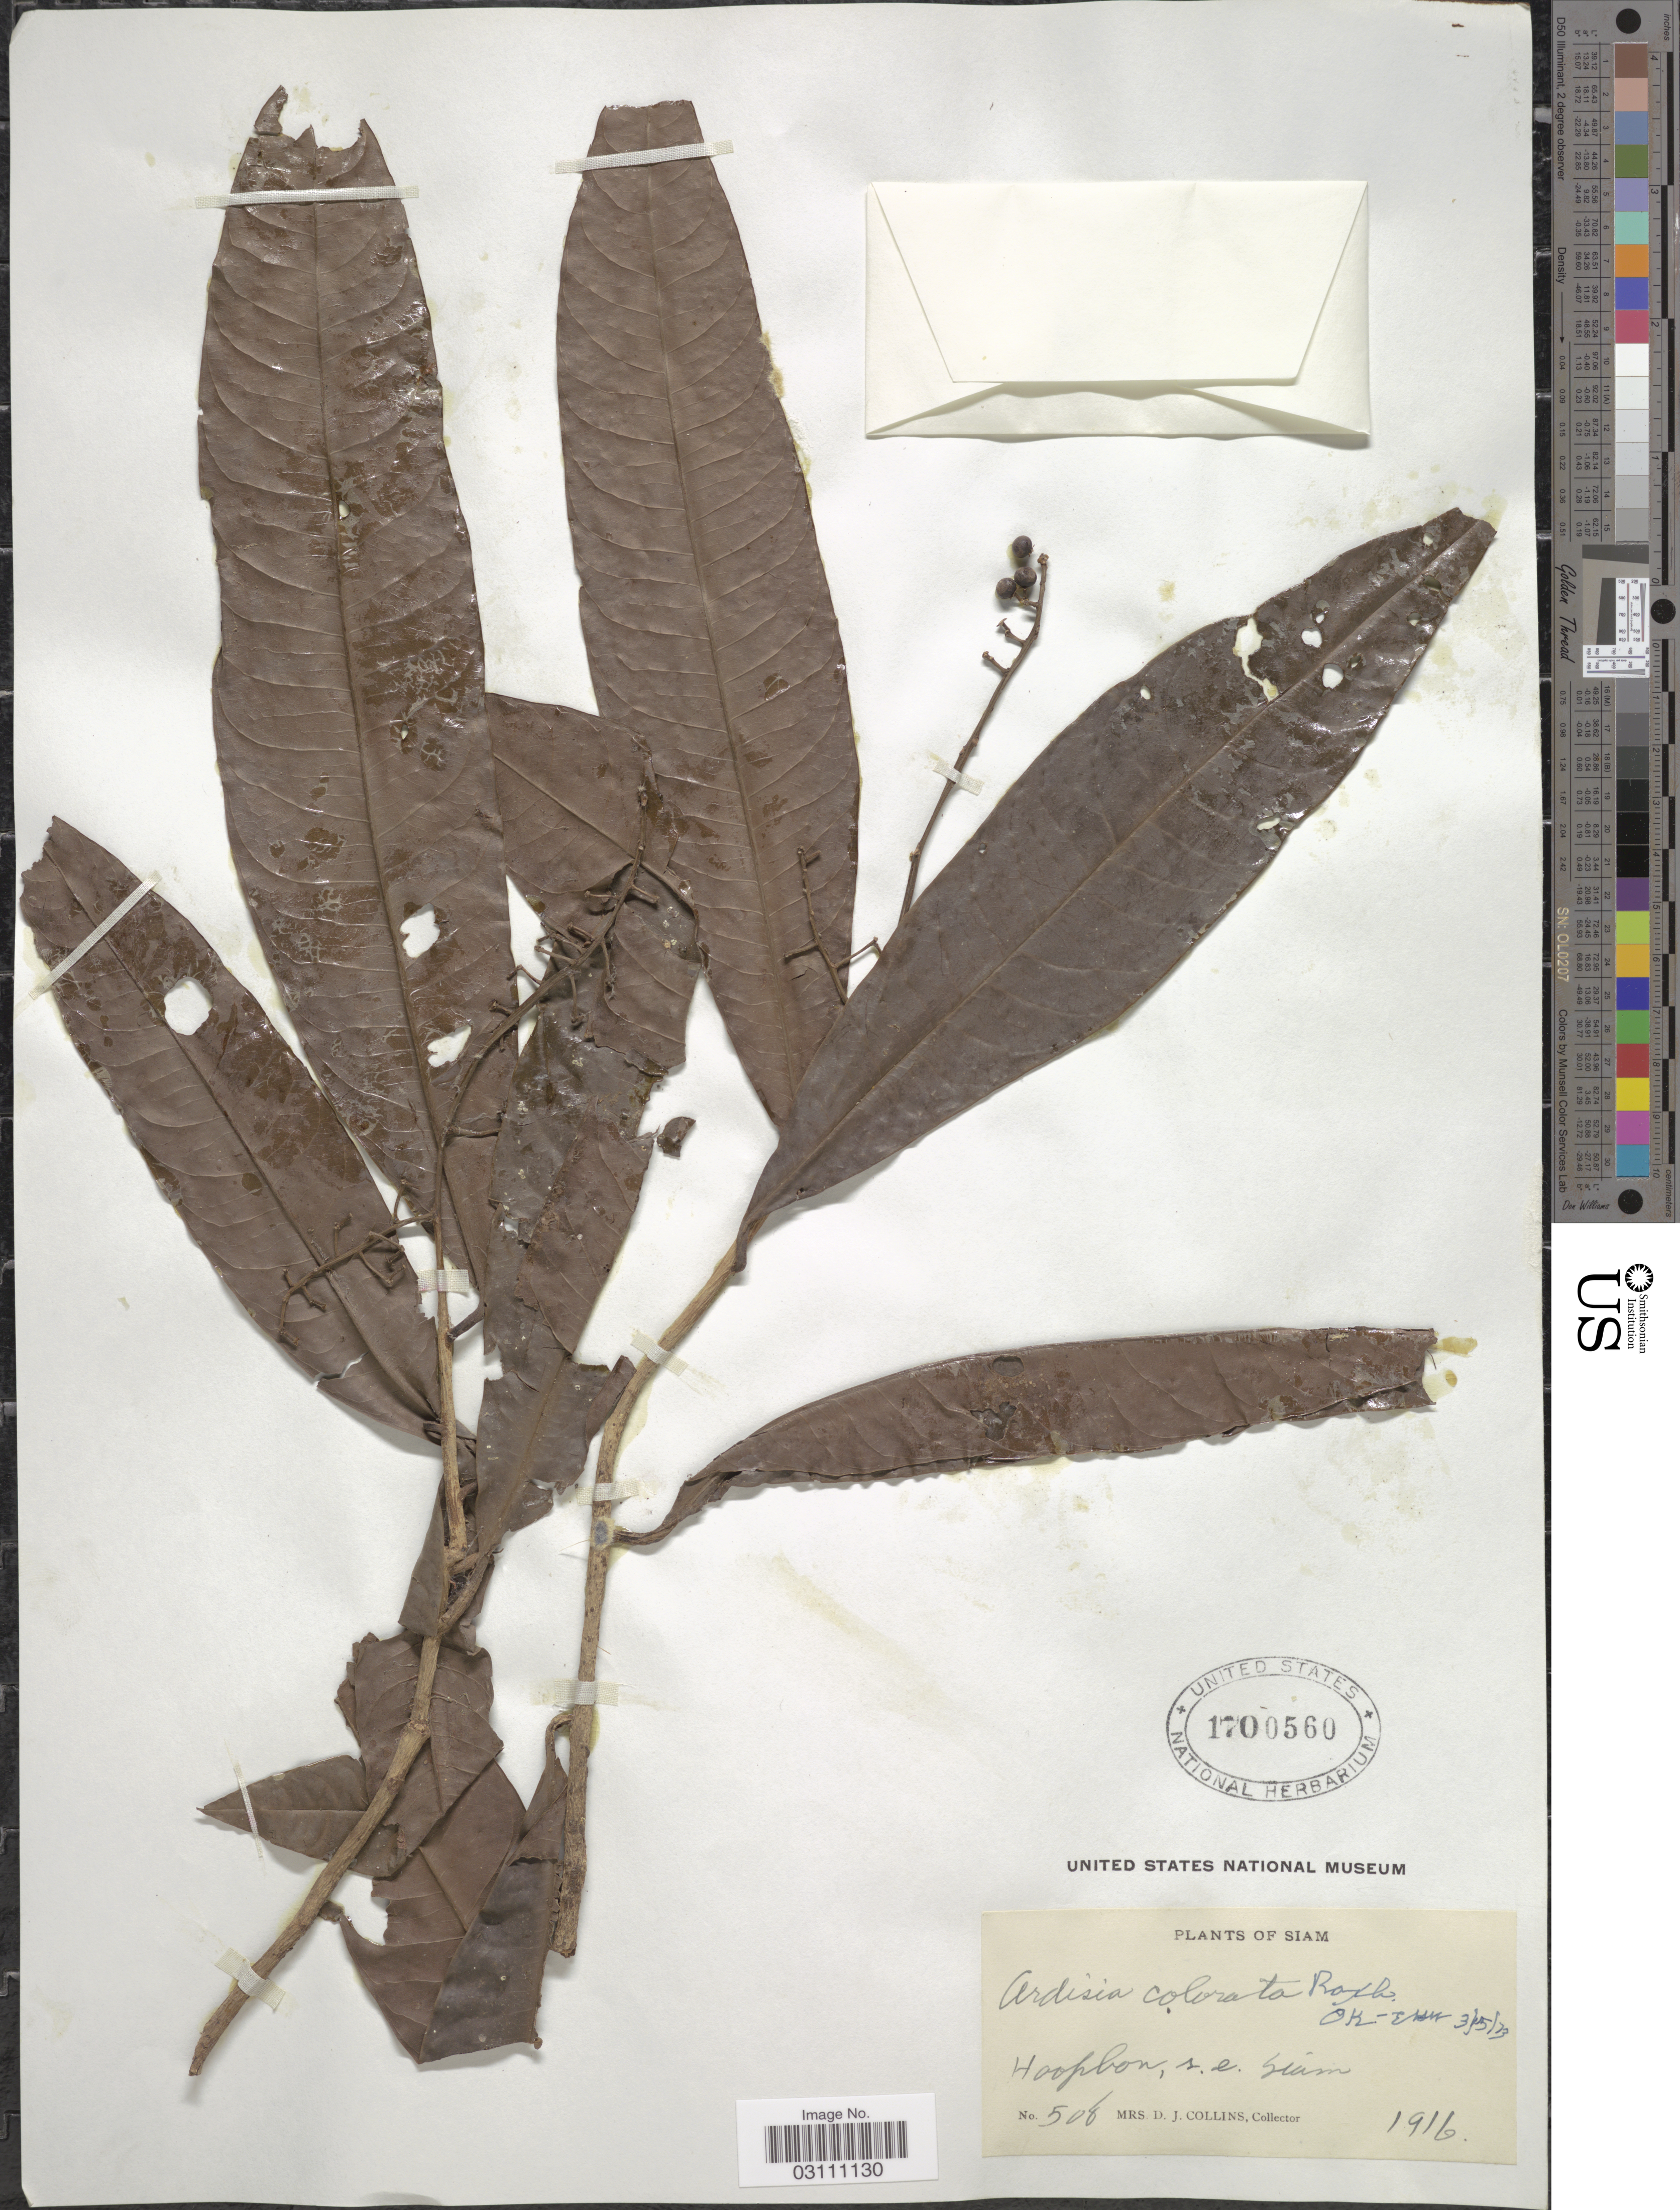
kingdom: Plantae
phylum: Tracheophyta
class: Magnoliopsida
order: Ericales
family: Primulaceae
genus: Ardisia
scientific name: Ardisia colorata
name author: Roxb.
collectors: Mrs. D. J. Collins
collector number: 508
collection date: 1916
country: Thailand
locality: Siam. Hoopbon, s. e. Siam.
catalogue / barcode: US 1700560